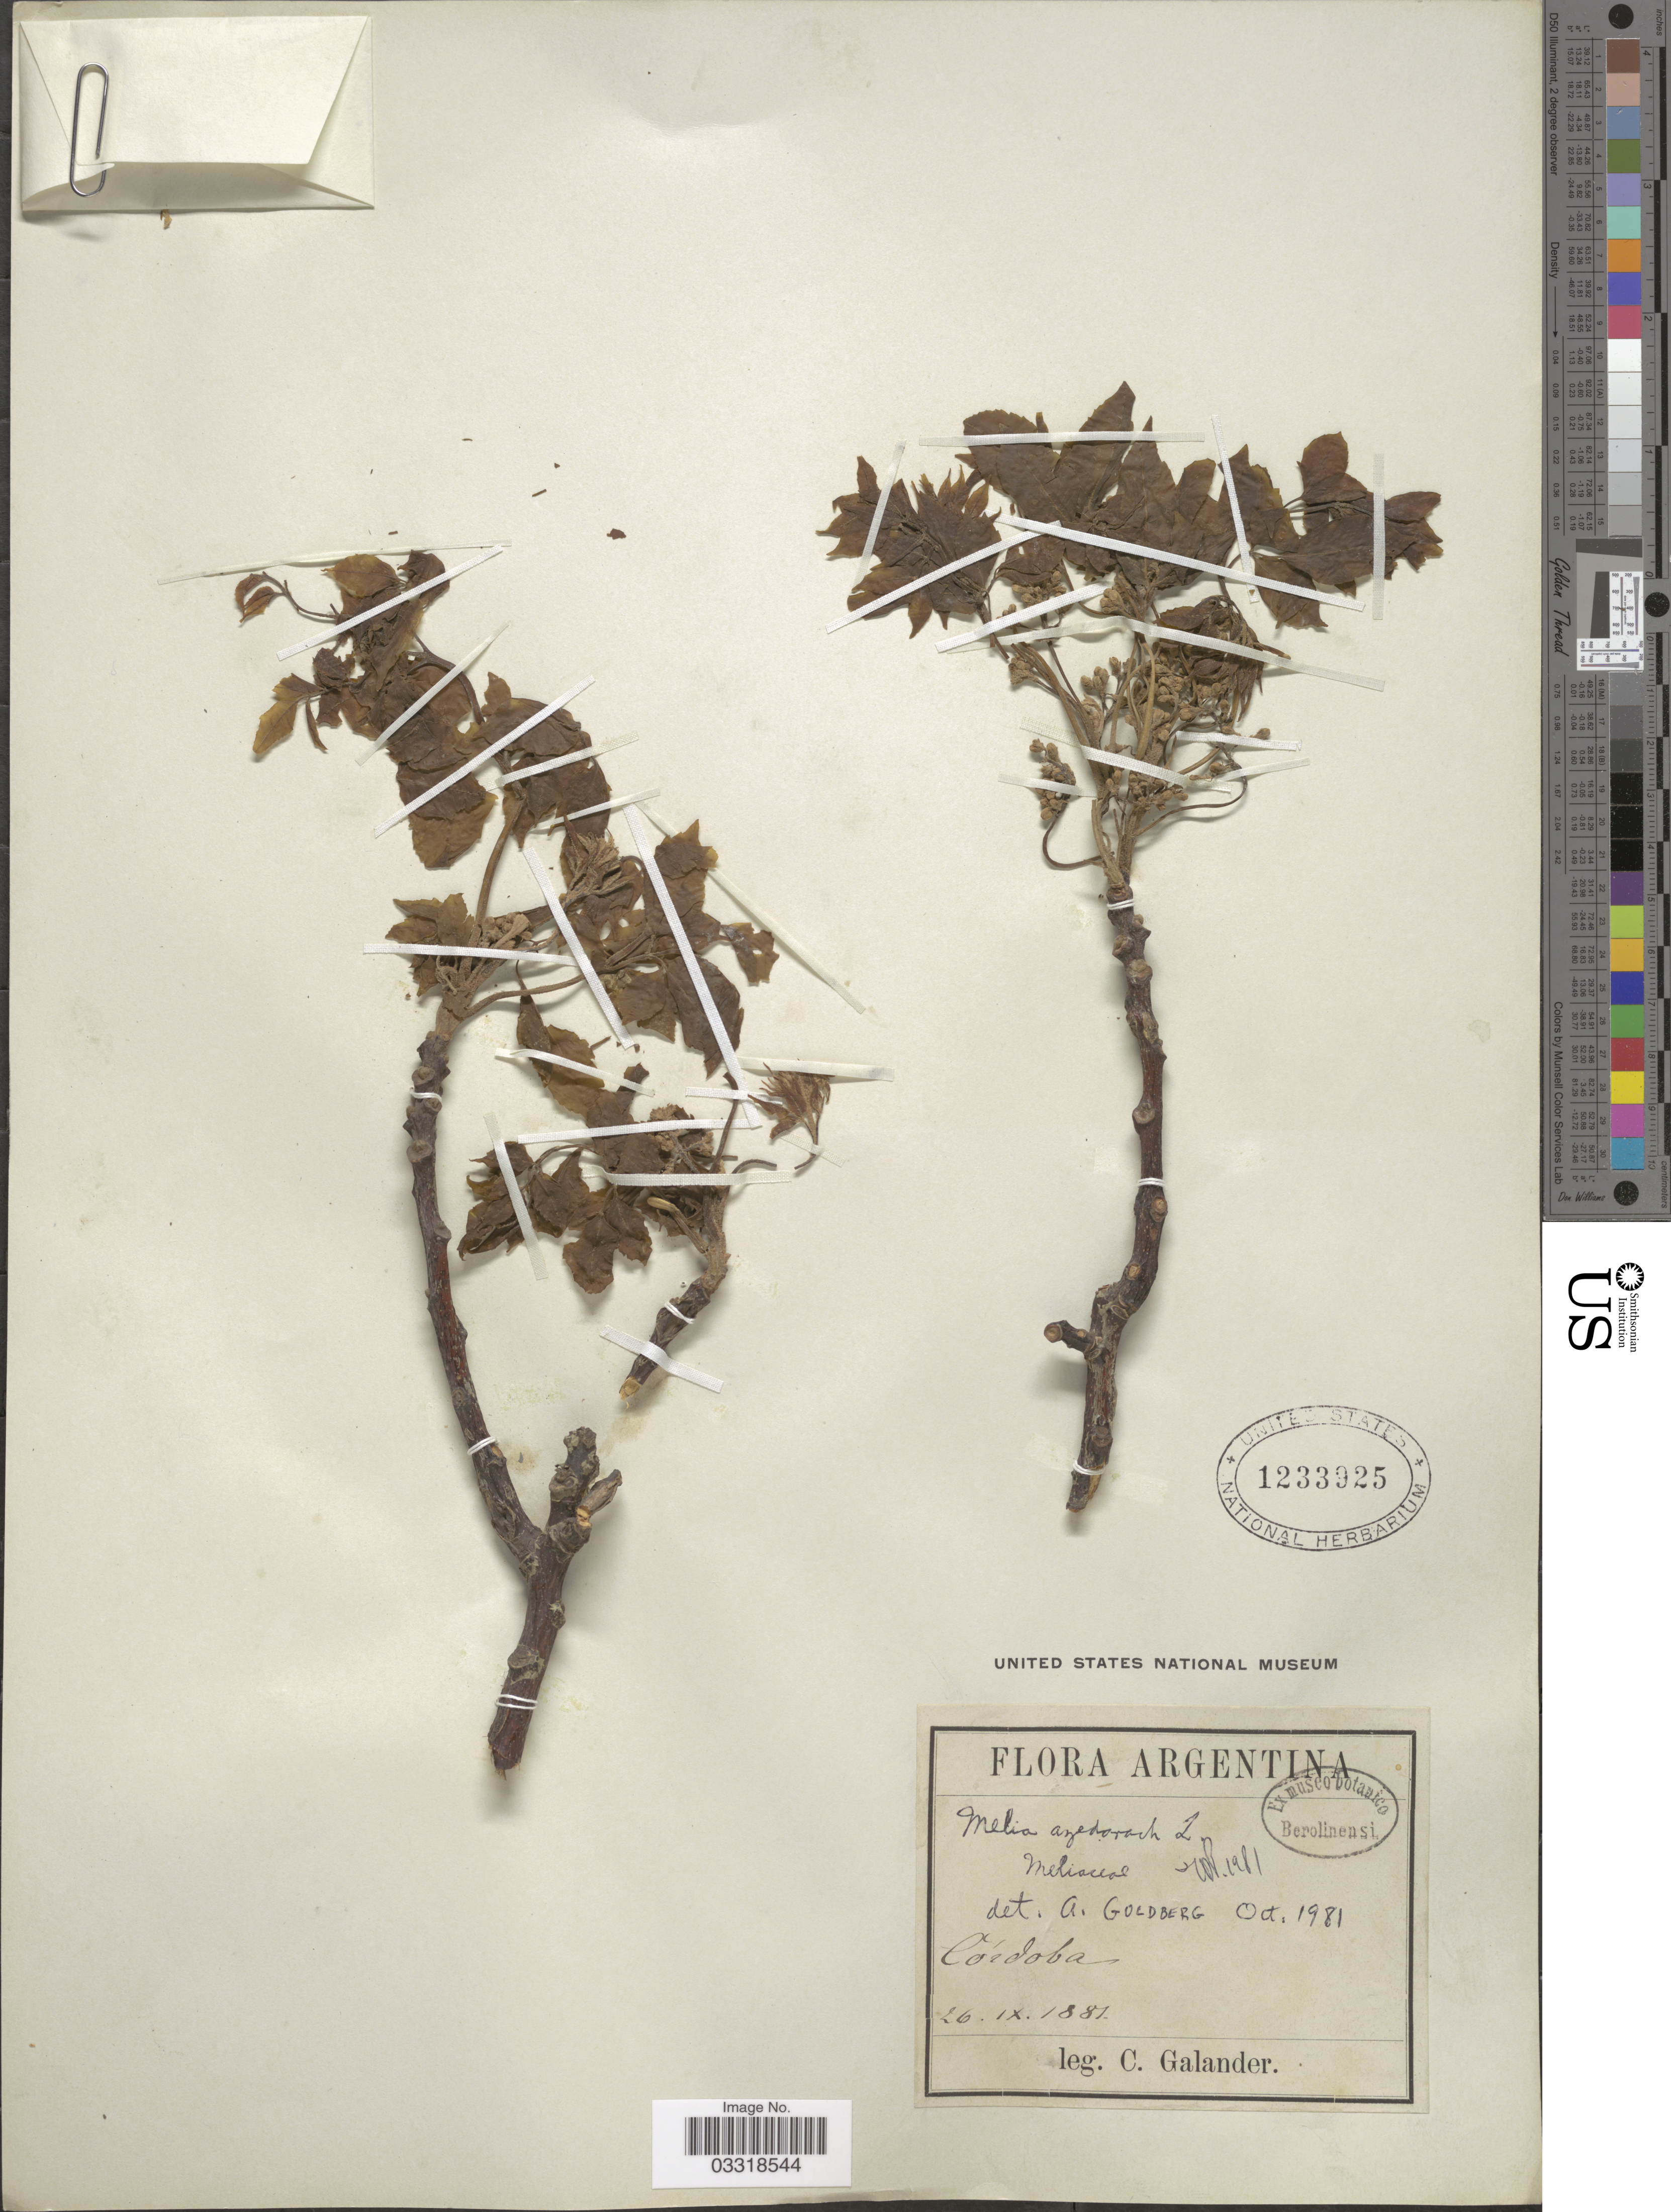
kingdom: Plantae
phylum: Tracheophyta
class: Magnoliopsida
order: Sapindales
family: Meliaceae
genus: Melia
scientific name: Melia azedarach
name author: L.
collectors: C. Galander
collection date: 1881-09-26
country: Argentina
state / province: Cordoba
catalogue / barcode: US 1233925